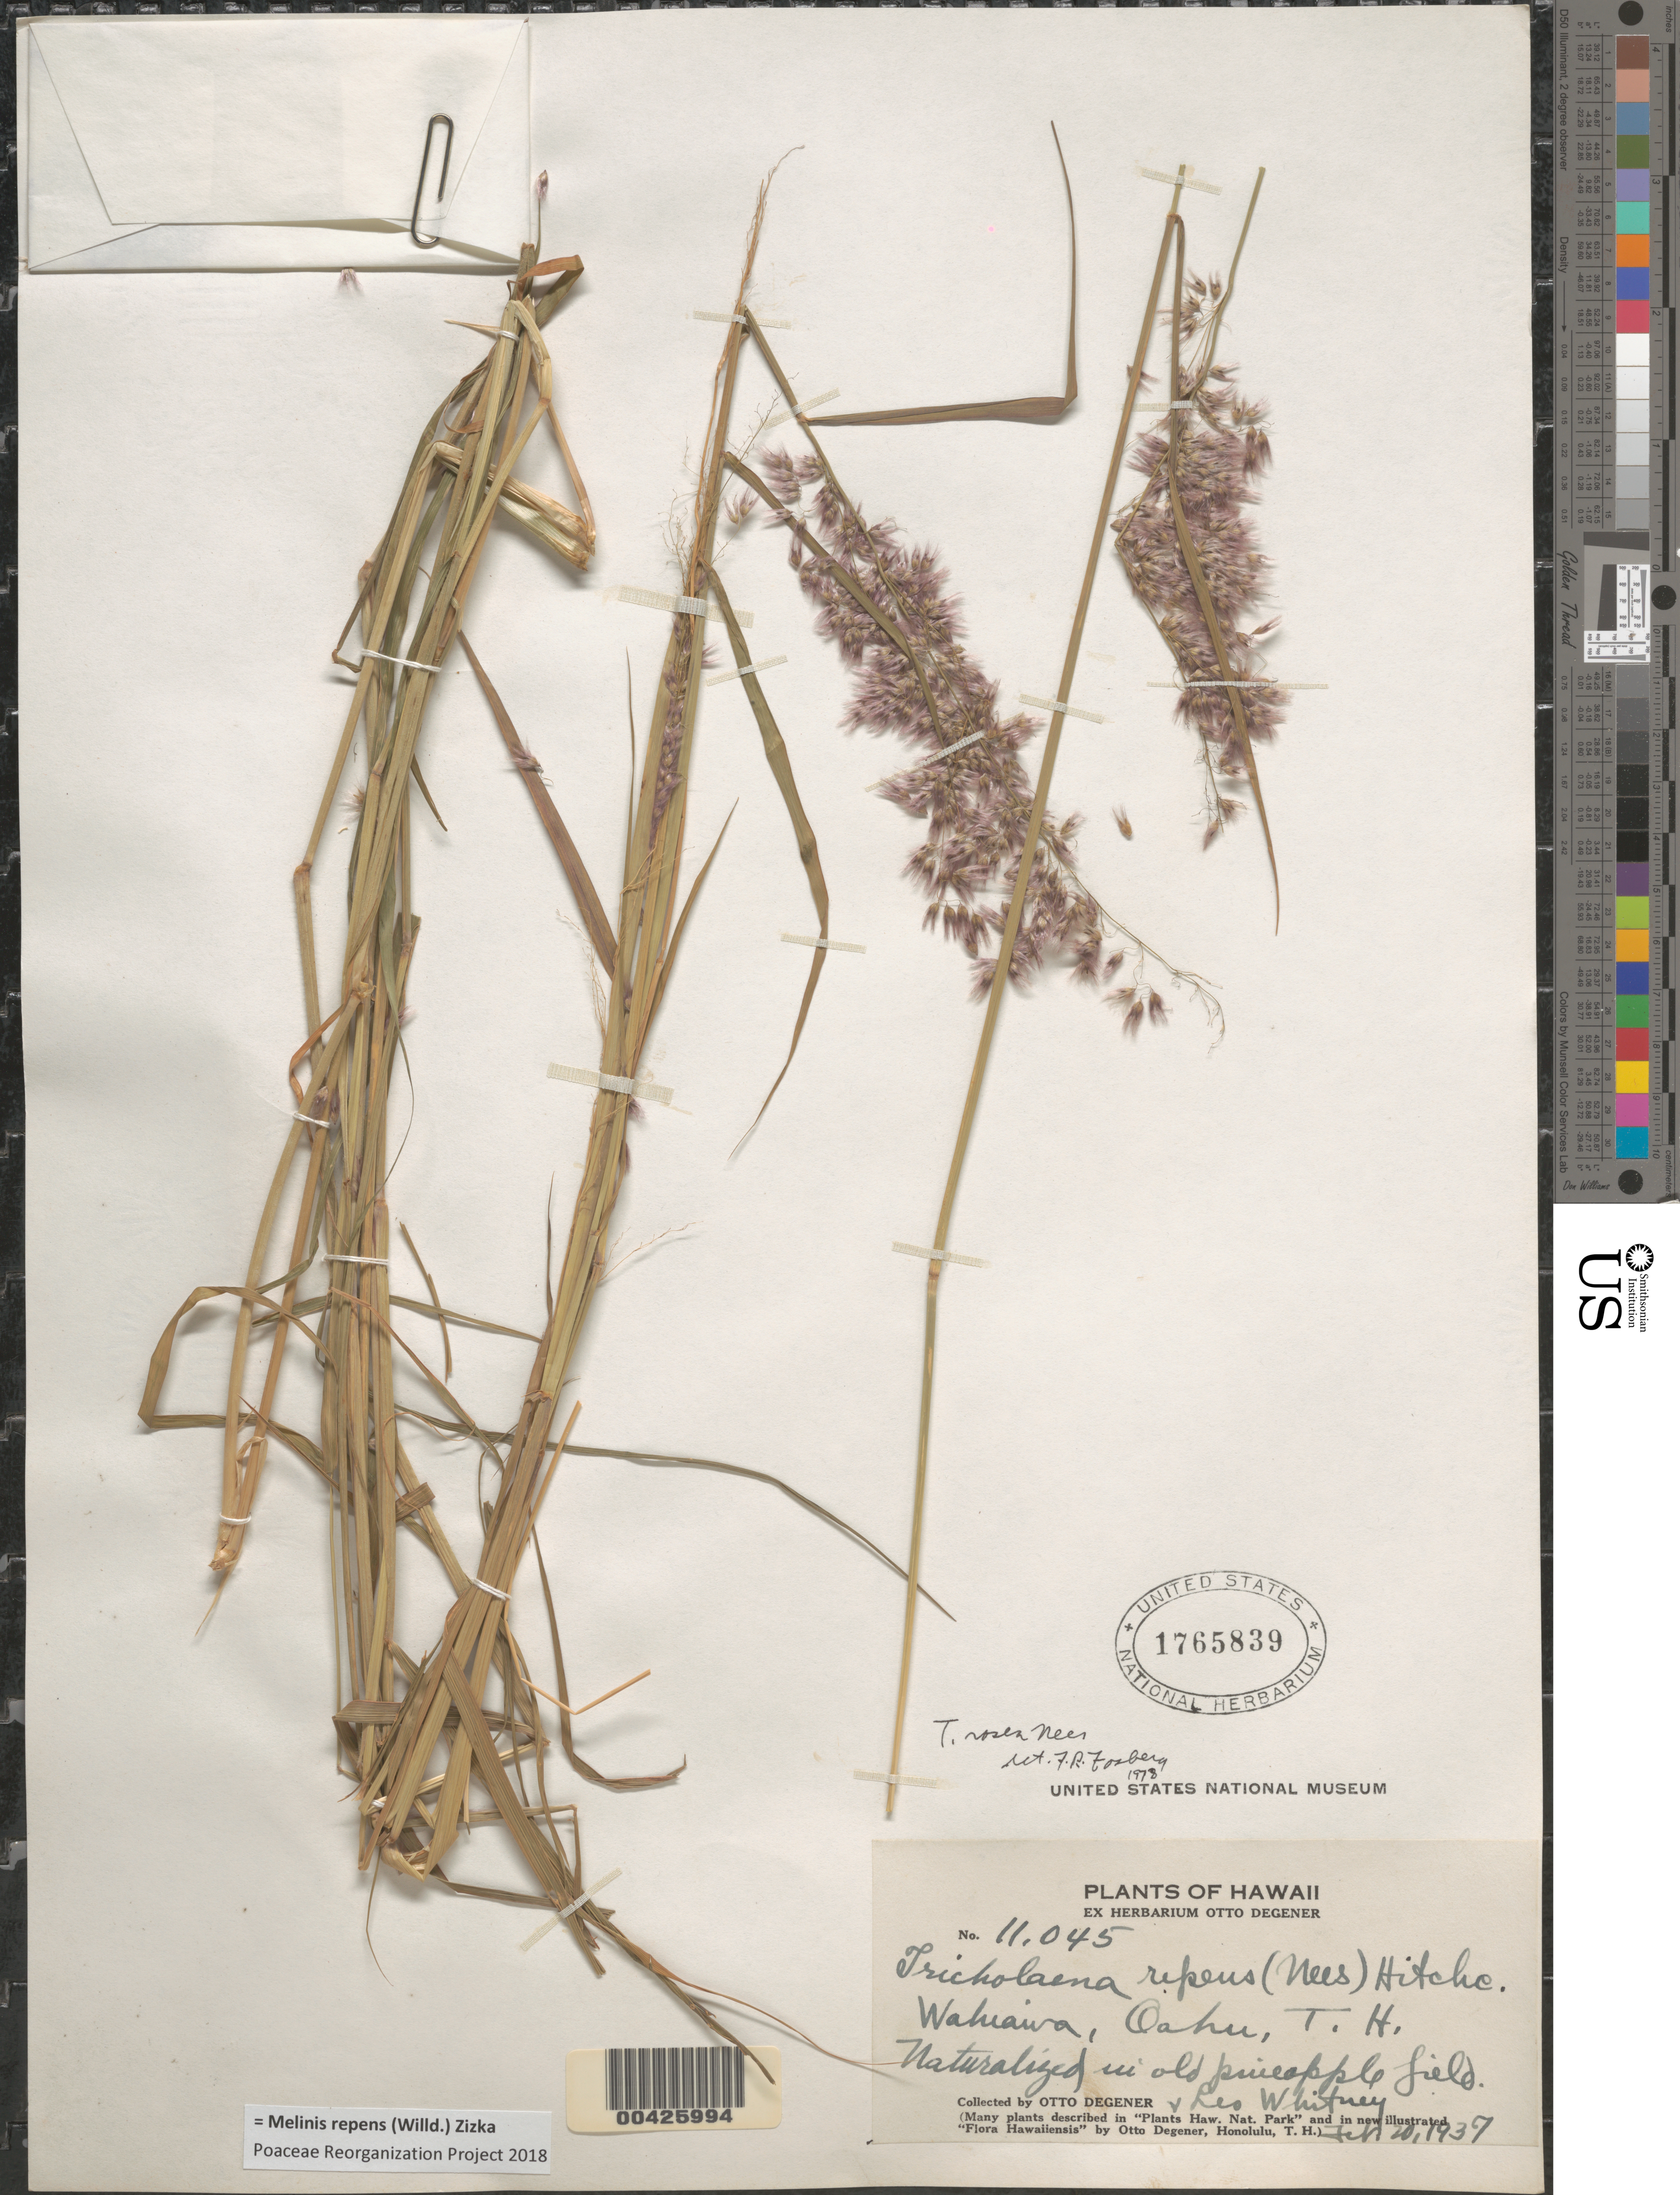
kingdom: Plantae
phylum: Tracheophyta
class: Liliopsida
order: Poales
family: Poaceae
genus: Melinis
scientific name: Melinis repens subsp. repens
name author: (Willd.) Zizka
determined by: Faccenda, K.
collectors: O. Degener & L. Whitney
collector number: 11045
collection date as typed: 20 Feb 1937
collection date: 1937-02-20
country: United States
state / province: Hawaii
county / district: Honolulu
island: Oahu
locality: Wahiawa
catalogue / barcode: US 1765839